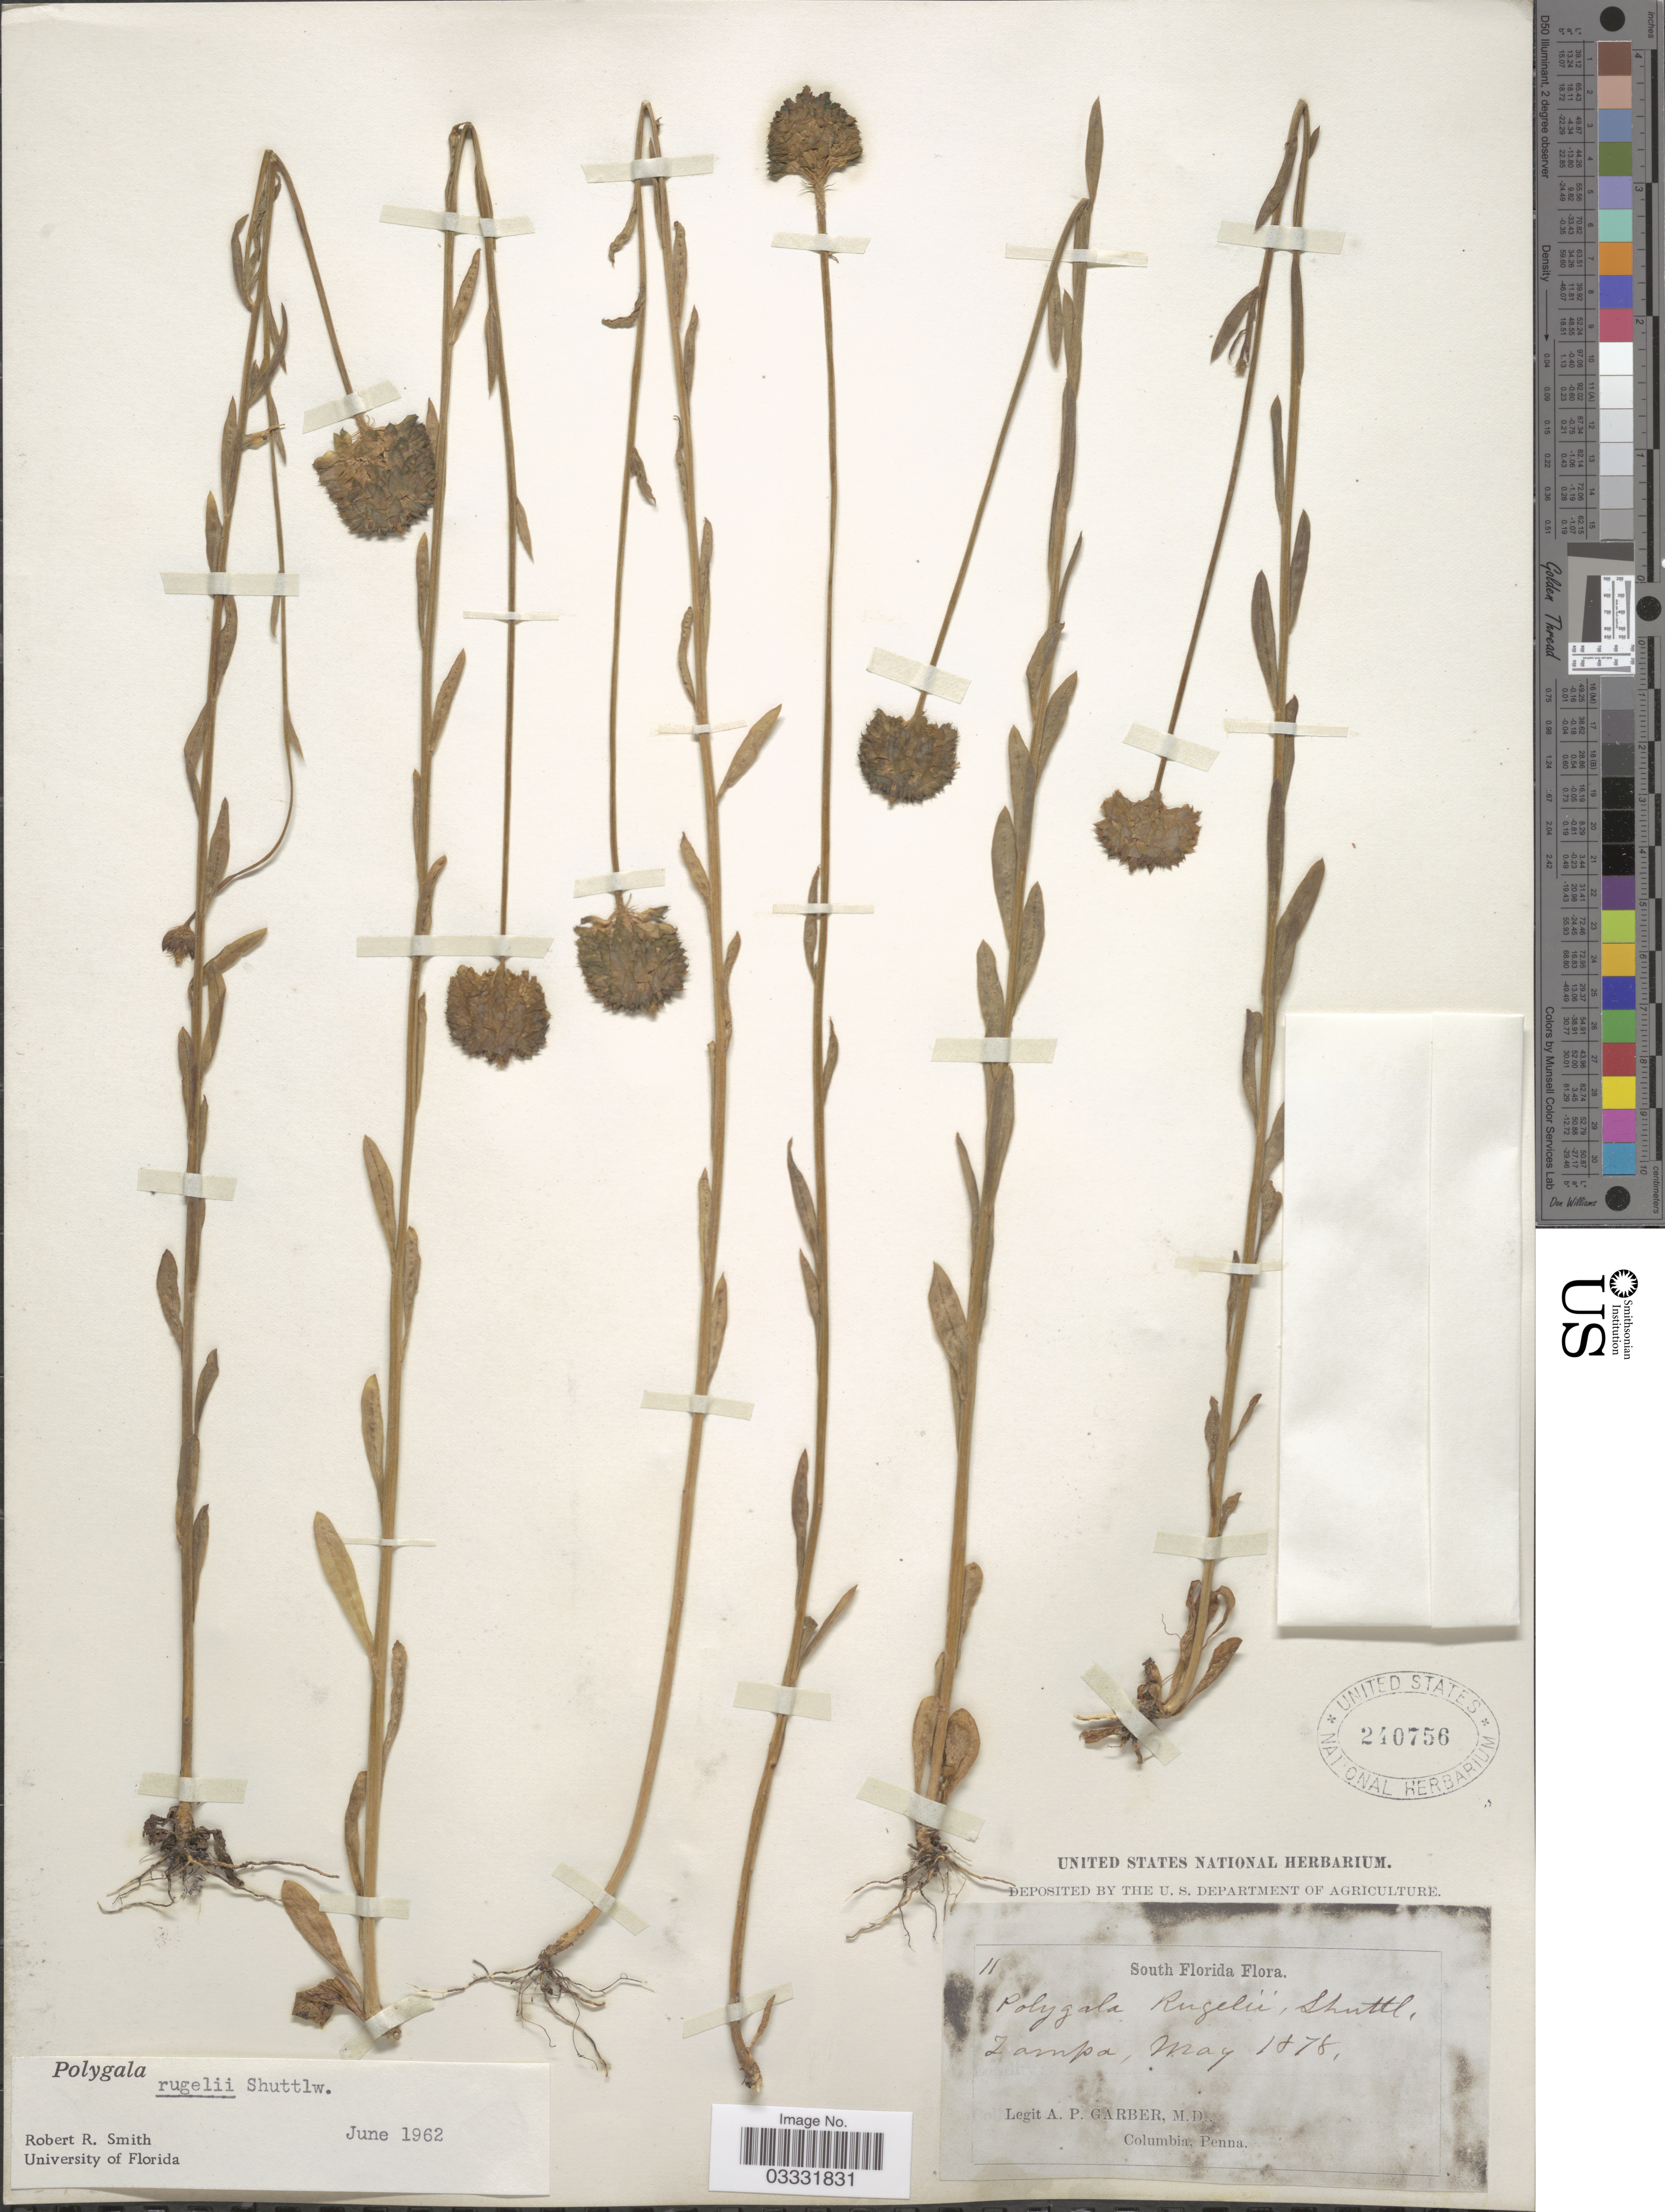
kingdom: Plantae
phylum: Tracheophyta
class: Magnoliopsida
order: Fabales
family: Polygalaceae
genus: Polygala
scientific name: Polygala rugelii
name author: Shuttlew. ex Chapm.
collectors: A. P. Garber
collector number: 11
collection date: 1878-05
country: United States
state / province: Florida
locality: South Florida. Tampa.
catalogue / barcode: US 240756